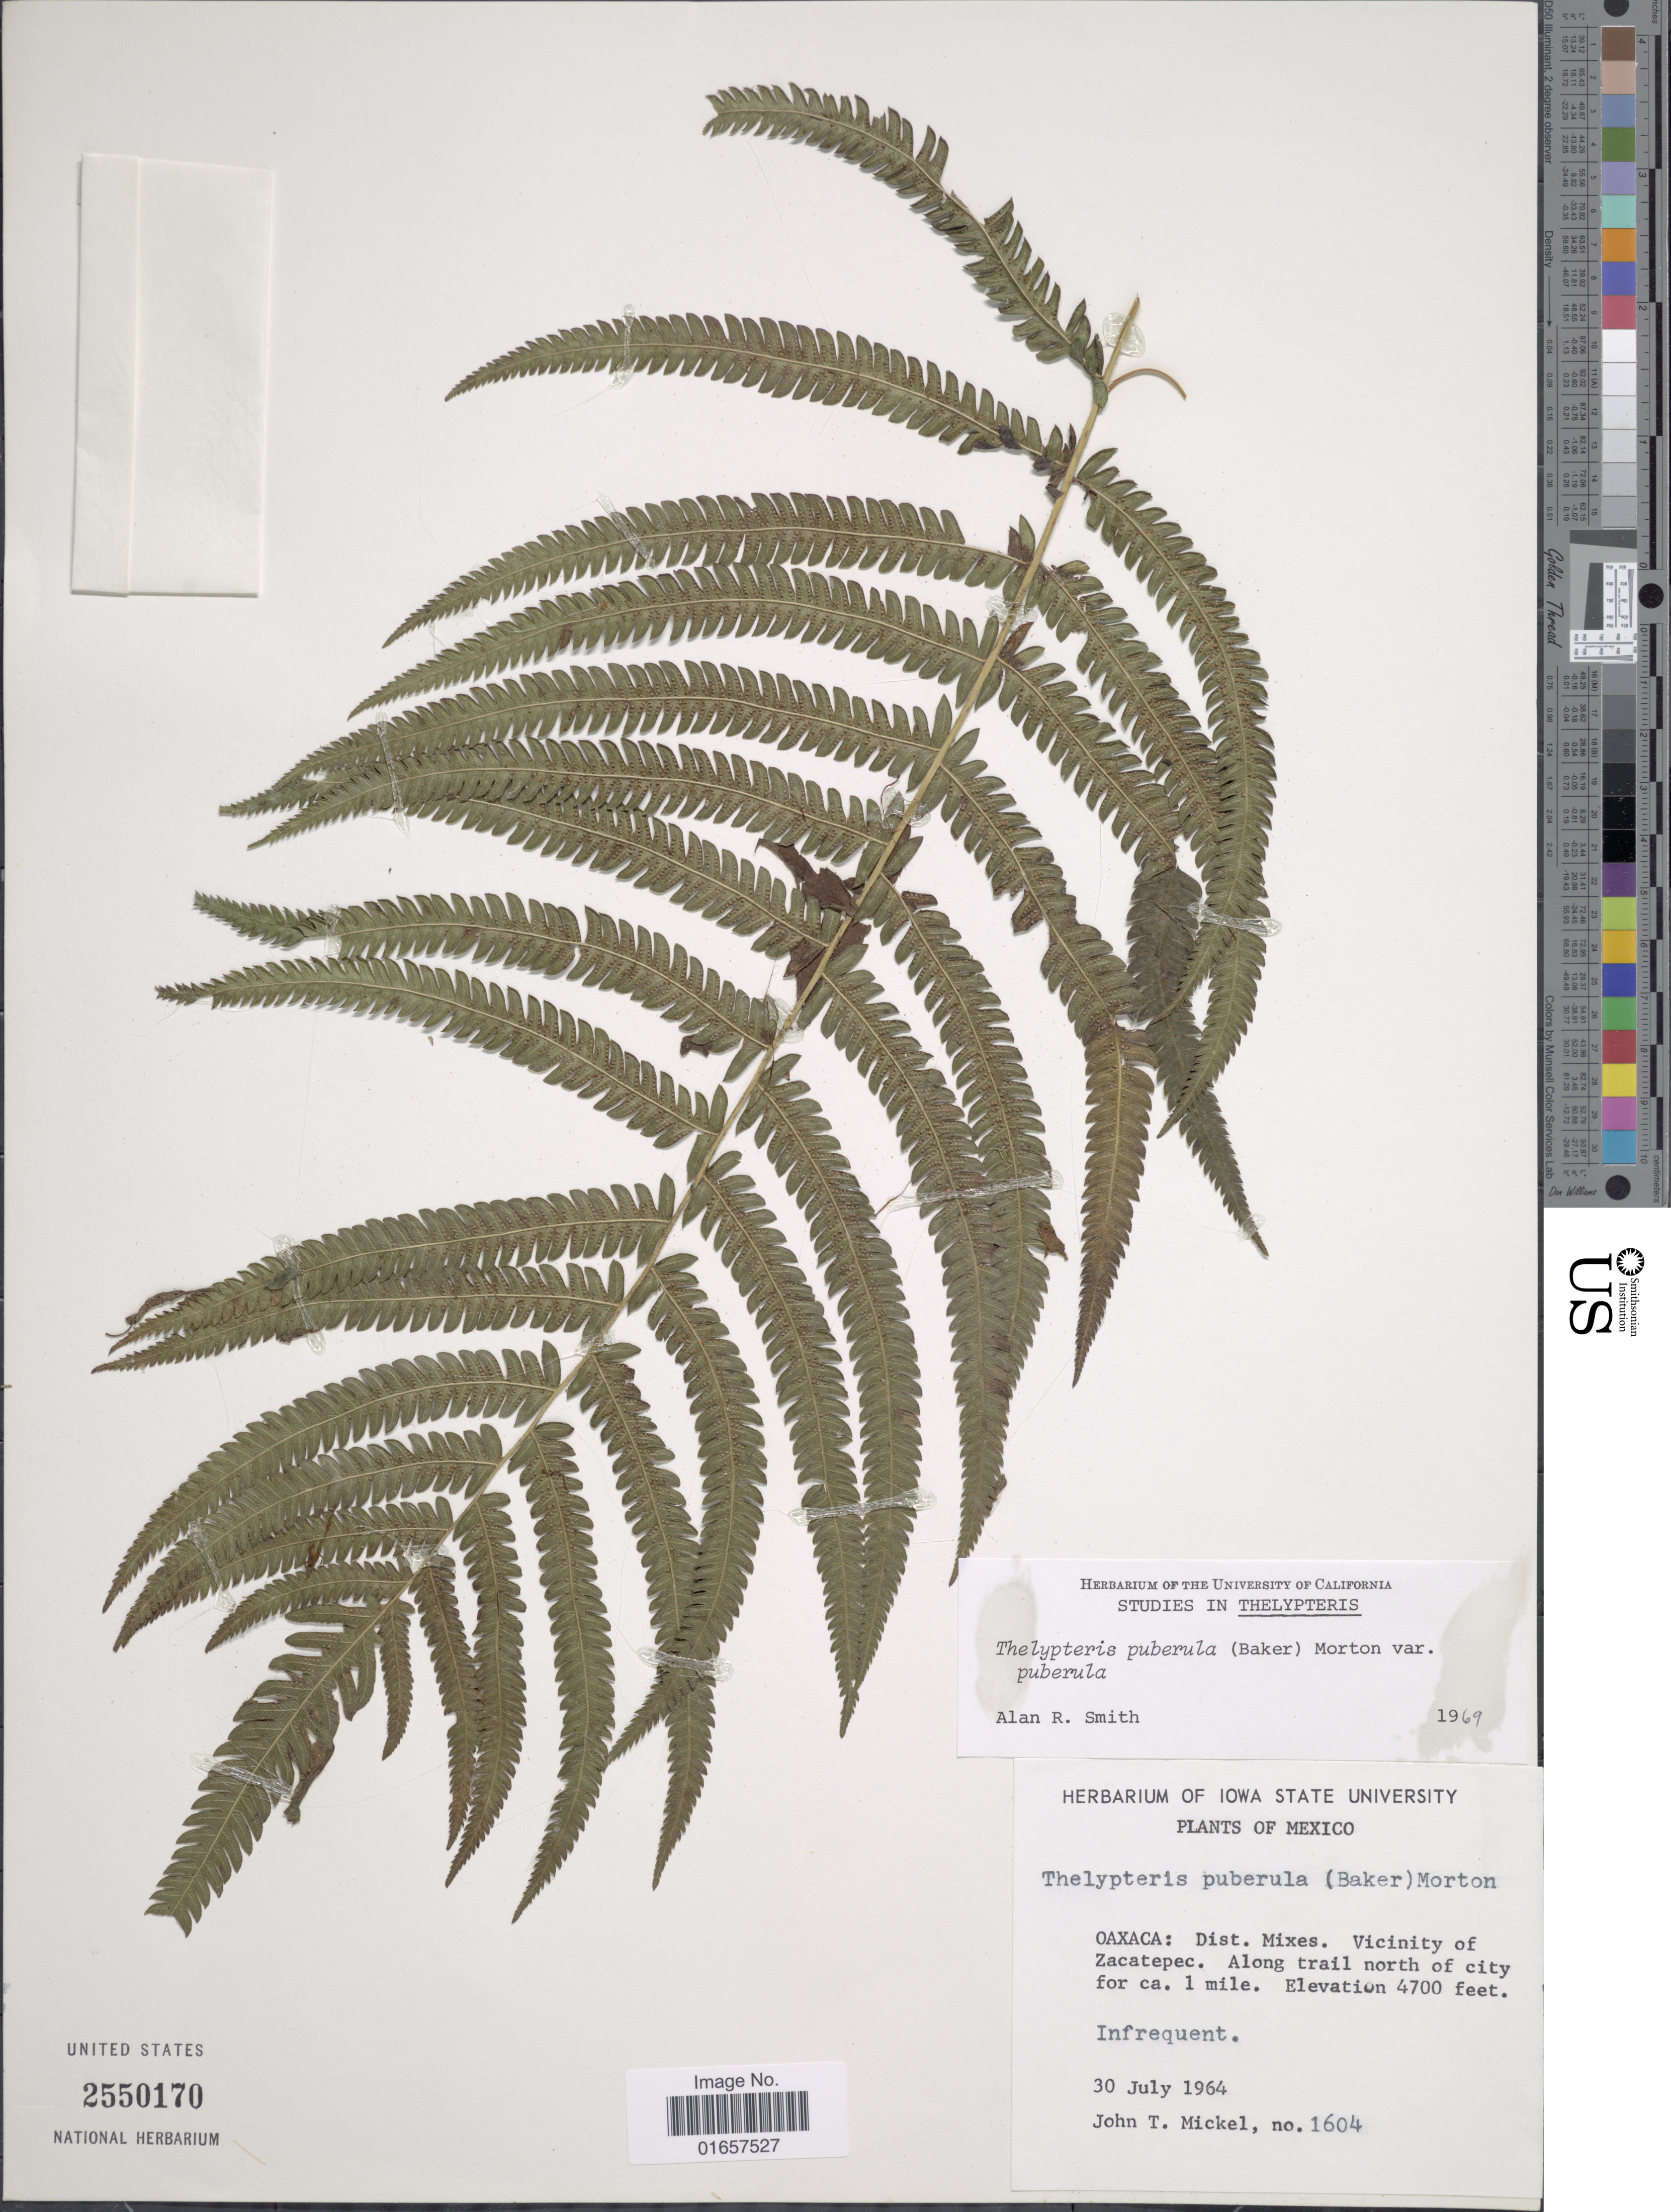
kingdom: Plantae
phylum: Tracheophyta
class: Polypodiopsida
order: Polypodiales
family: Thelypteridaceae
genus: Christella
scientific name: Christella puberula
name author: (Baker) Á. Löve & D. Löve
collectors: J. T. Mickel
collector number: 1604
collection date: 1964-07-30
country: Mexico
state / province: Oaxaca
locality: Mexico, Dist. Mixes. Vicinity of Zacatepec. along trail north of city for ca. 1 mile.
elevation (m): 1433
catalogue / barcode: US 2550170